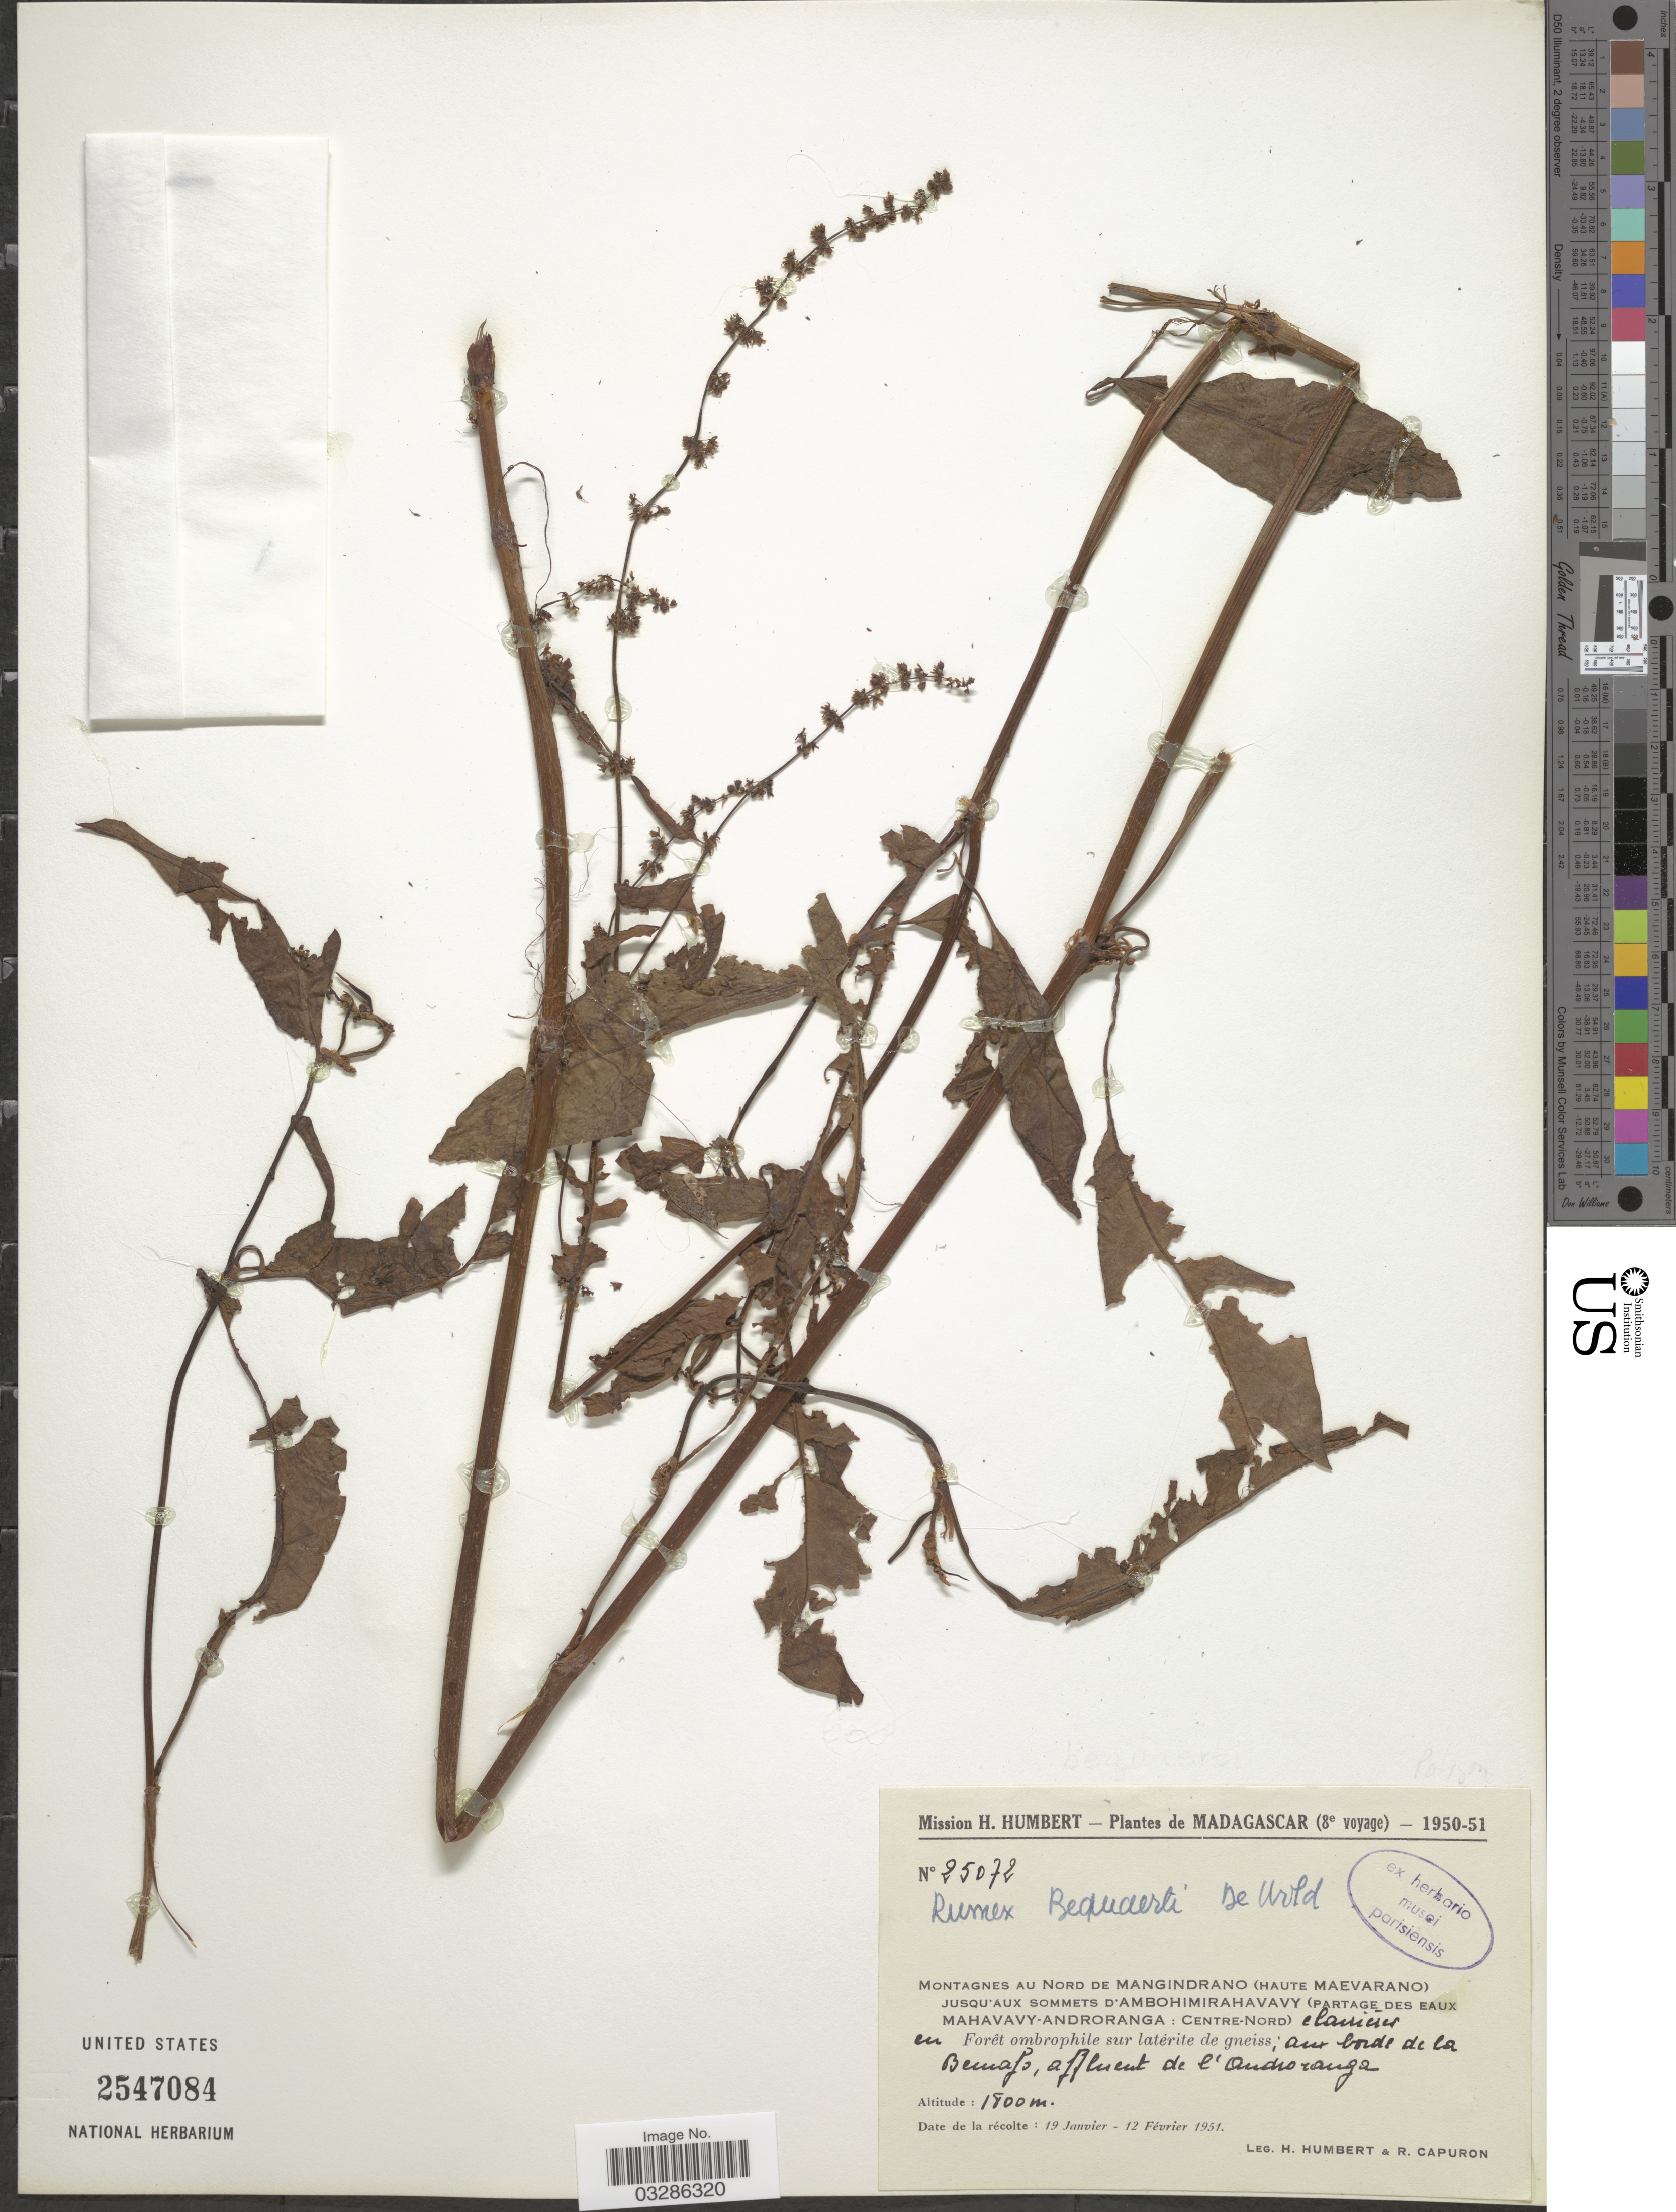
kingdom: Plantae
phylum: Tracheophyta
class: Magnoliopsida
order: Caryophyllales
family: Polygonaceae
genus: Rumex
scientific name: Rumex bequaertii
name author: De Wild.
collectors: H. Humbert & R. Capuron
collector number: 25072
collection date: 1951-01-19/1951-02-12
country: Madagascar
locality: Montagnes au Nord de Mangindrano (Haute Maevarano). Jusqu'aux sommets d'Ambohimirahavavy (partage des eaux Mahavavy-Androranga: Centre-Nord); aux bords de la Bemafo, affluent de l'Androranga.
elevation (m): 1800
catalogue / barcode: US 2547084